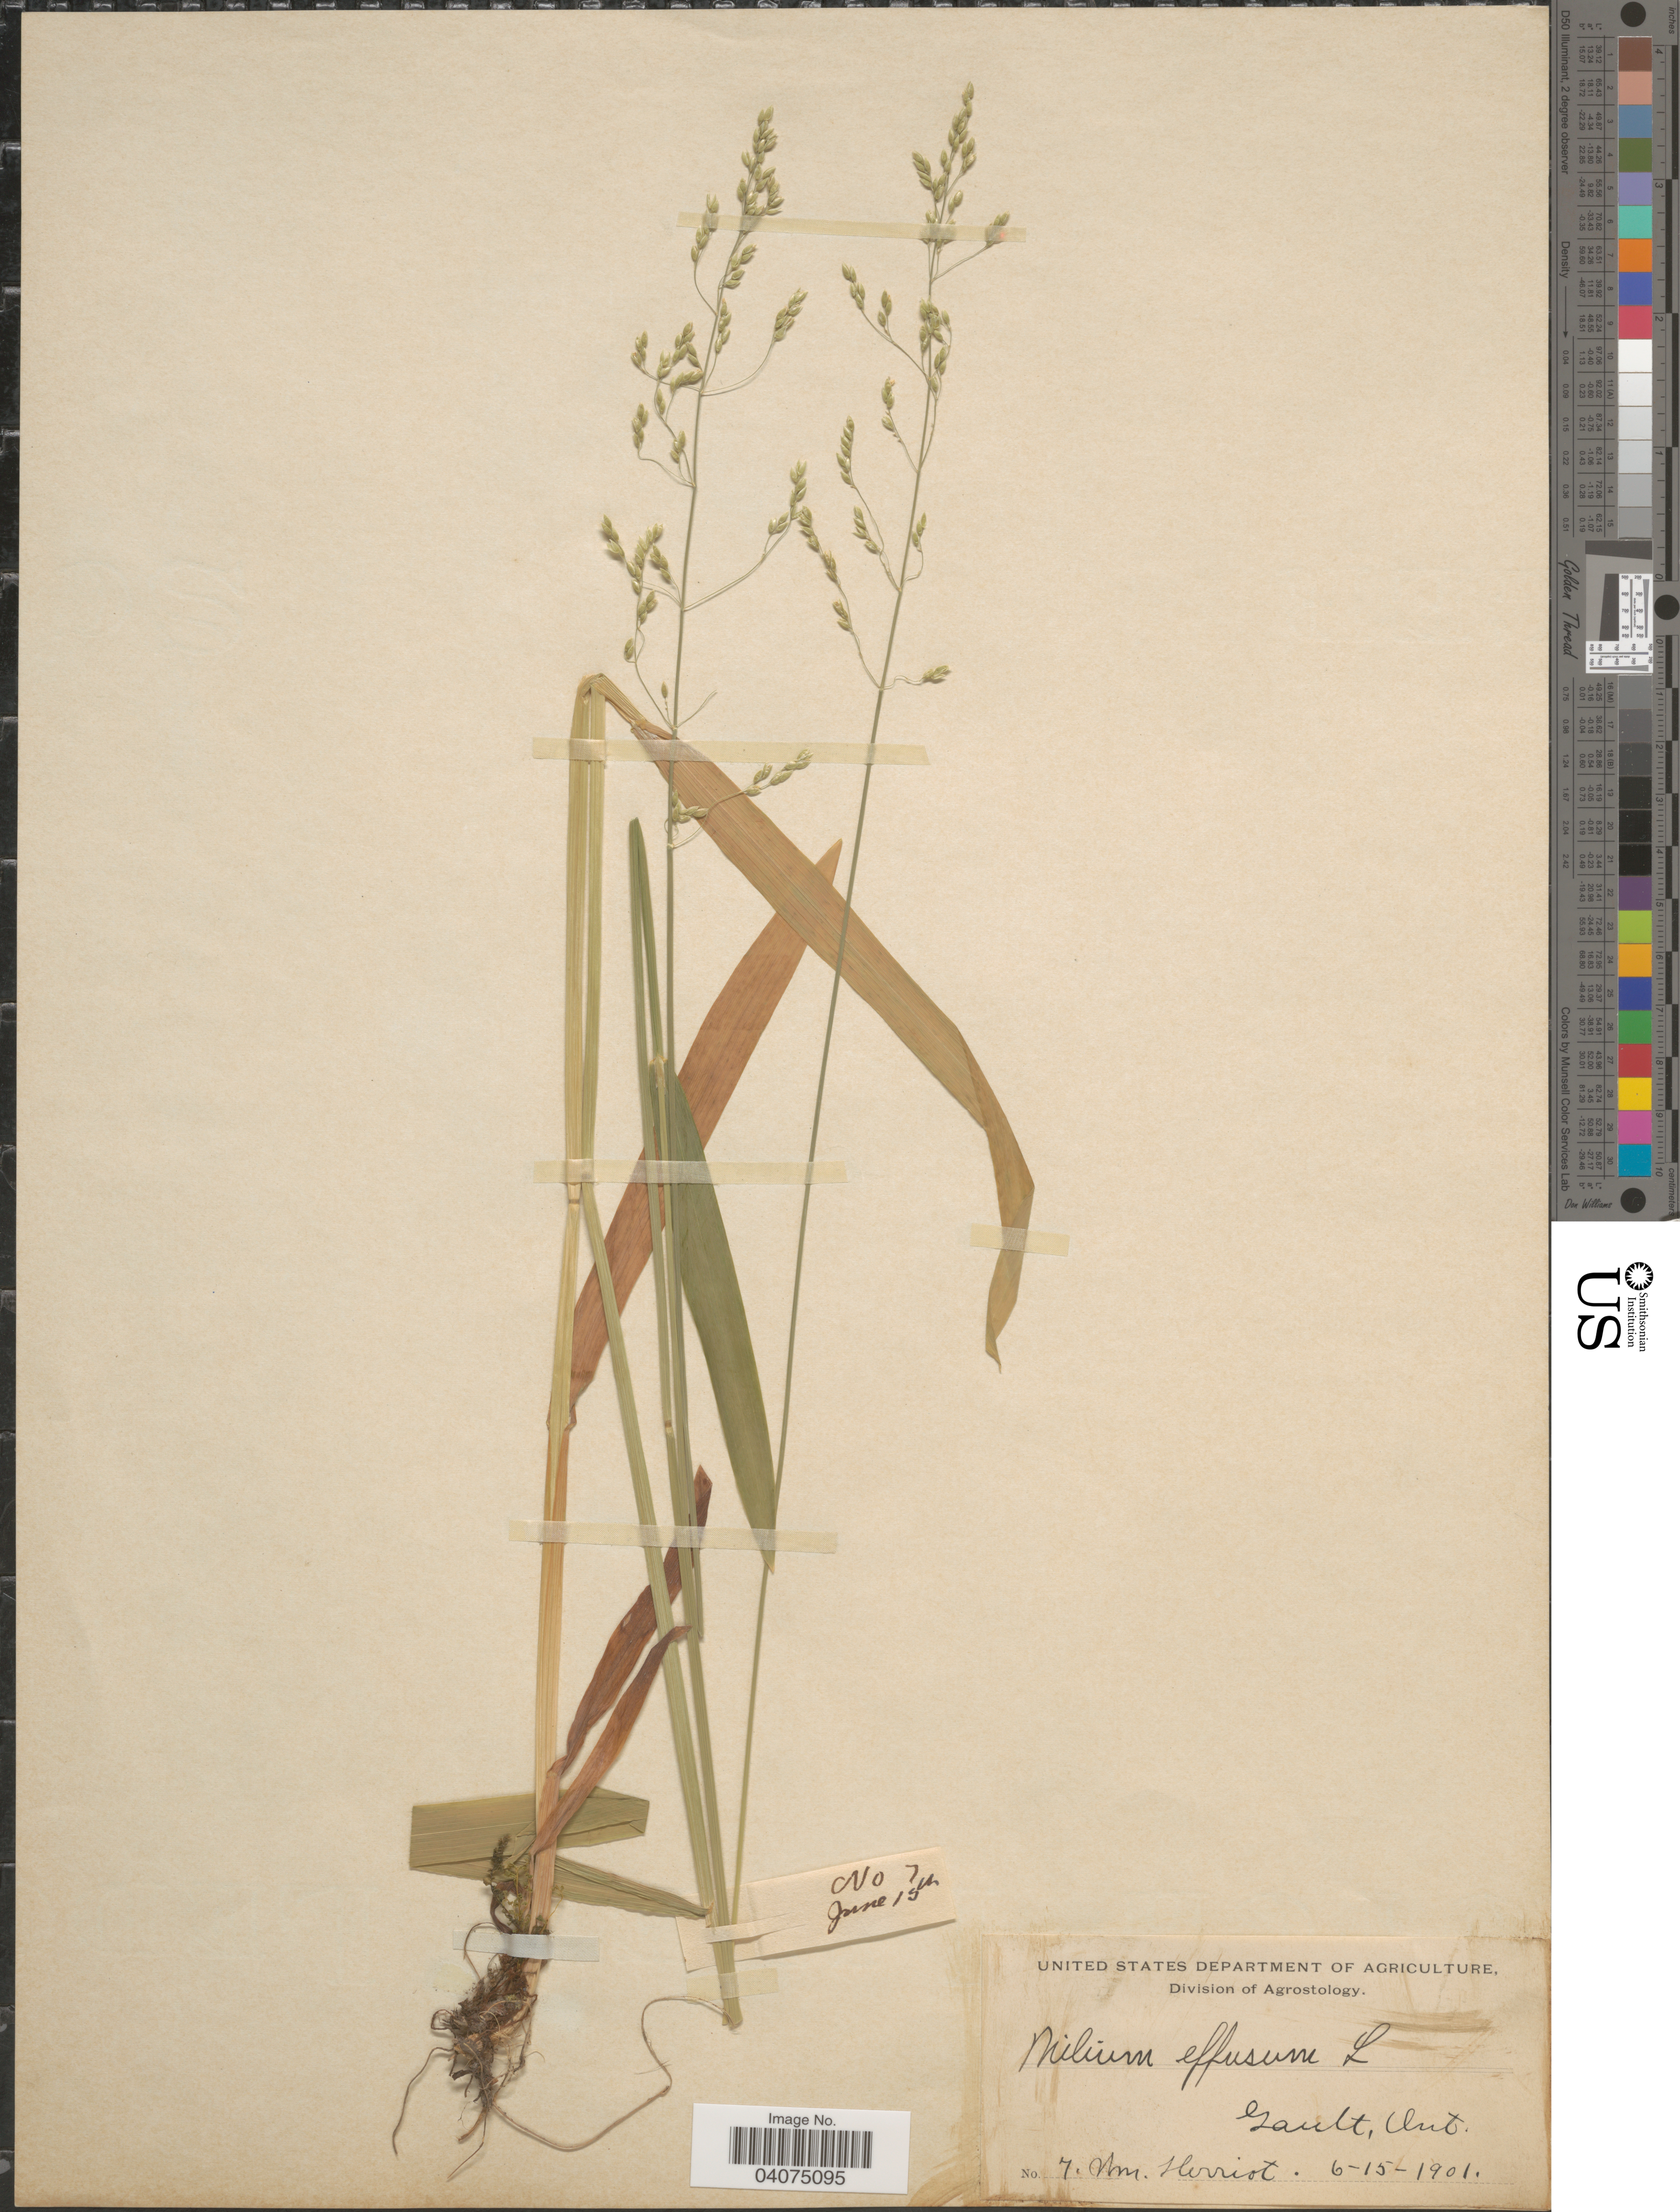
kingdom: Plantae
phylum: Tracheophyta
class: Liliopsida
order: Poales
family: Poaceae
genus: Milium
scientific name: Milium effusum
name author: L.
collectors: W. Herriot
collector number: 7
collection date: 1901-06-15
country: Canada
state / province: Ontario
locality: Gault.